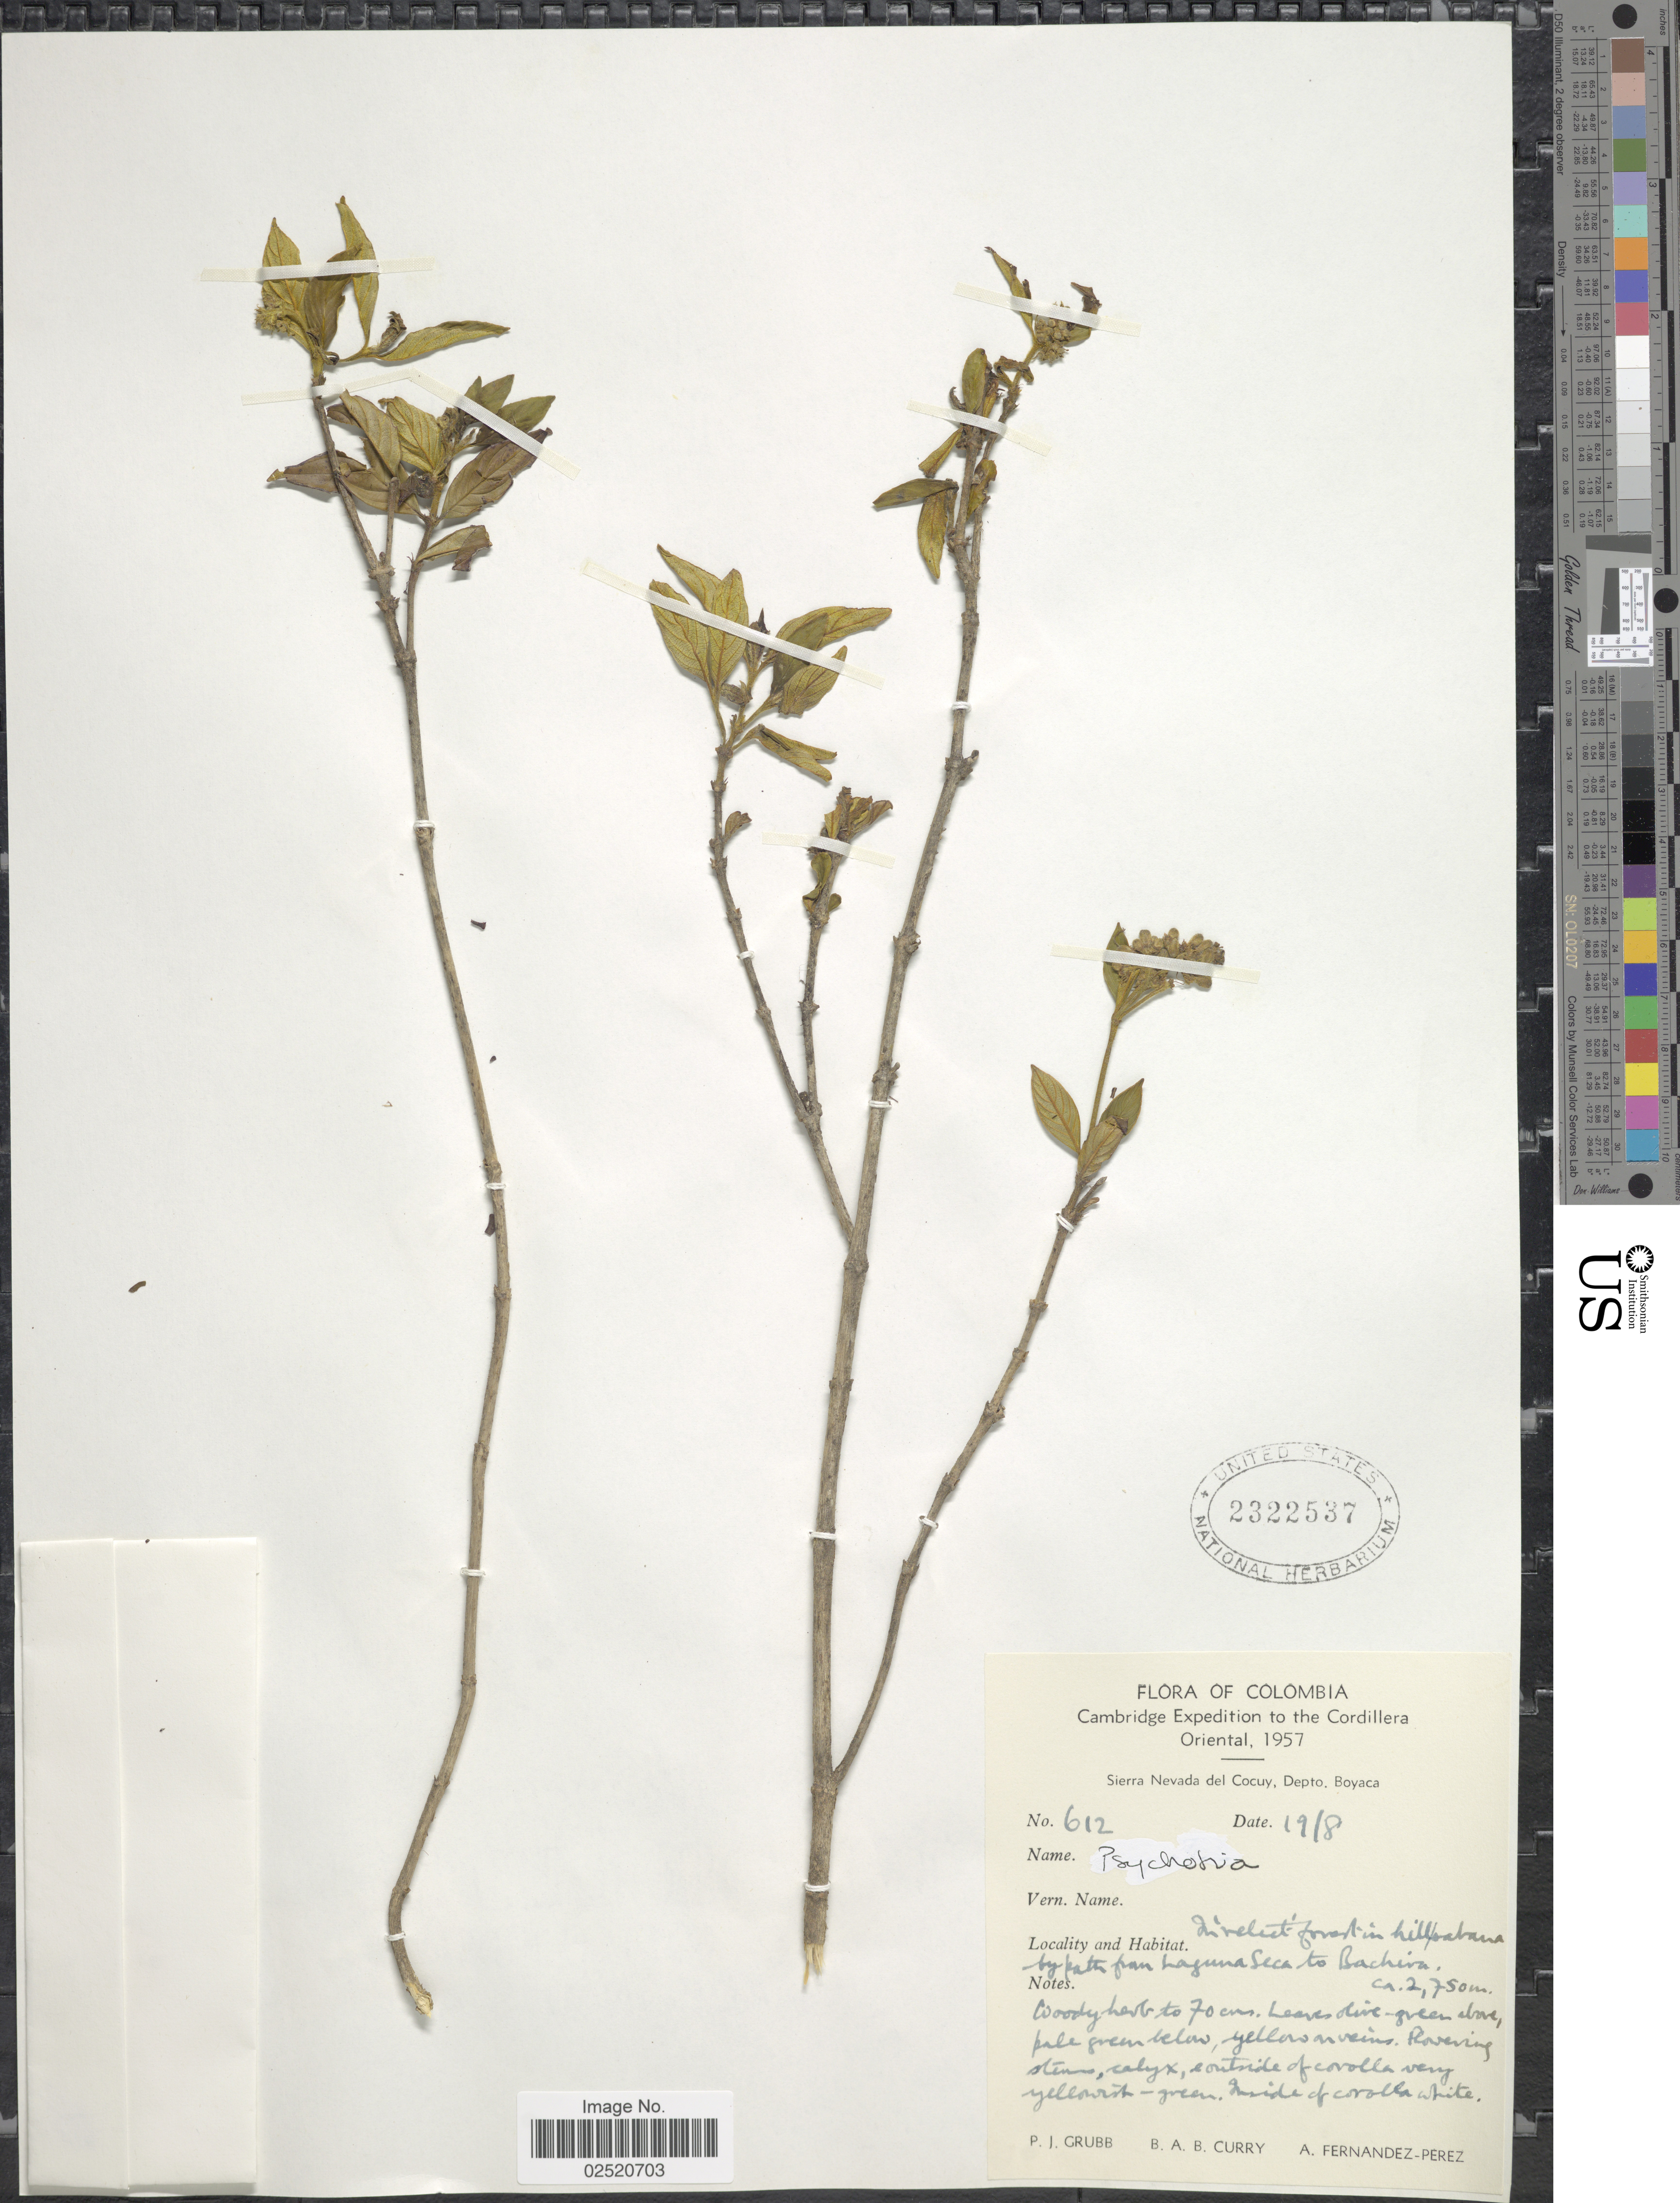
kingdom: Plantae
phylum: Tracheophyta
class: Magnoliopsida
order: Gentianales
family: Rubiaceae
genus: Psychotria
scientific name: Psychotria sp.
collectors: P. J. Grubb, B. A. B. Curry & A. Fernández-Pérez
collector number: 612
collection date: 1957-08-19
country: Colombia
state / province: Boyacá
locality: Sierra Nevada del Cocuy. by path from Laguna Seca to Bachira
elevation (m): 2750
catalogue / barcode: US 2322537